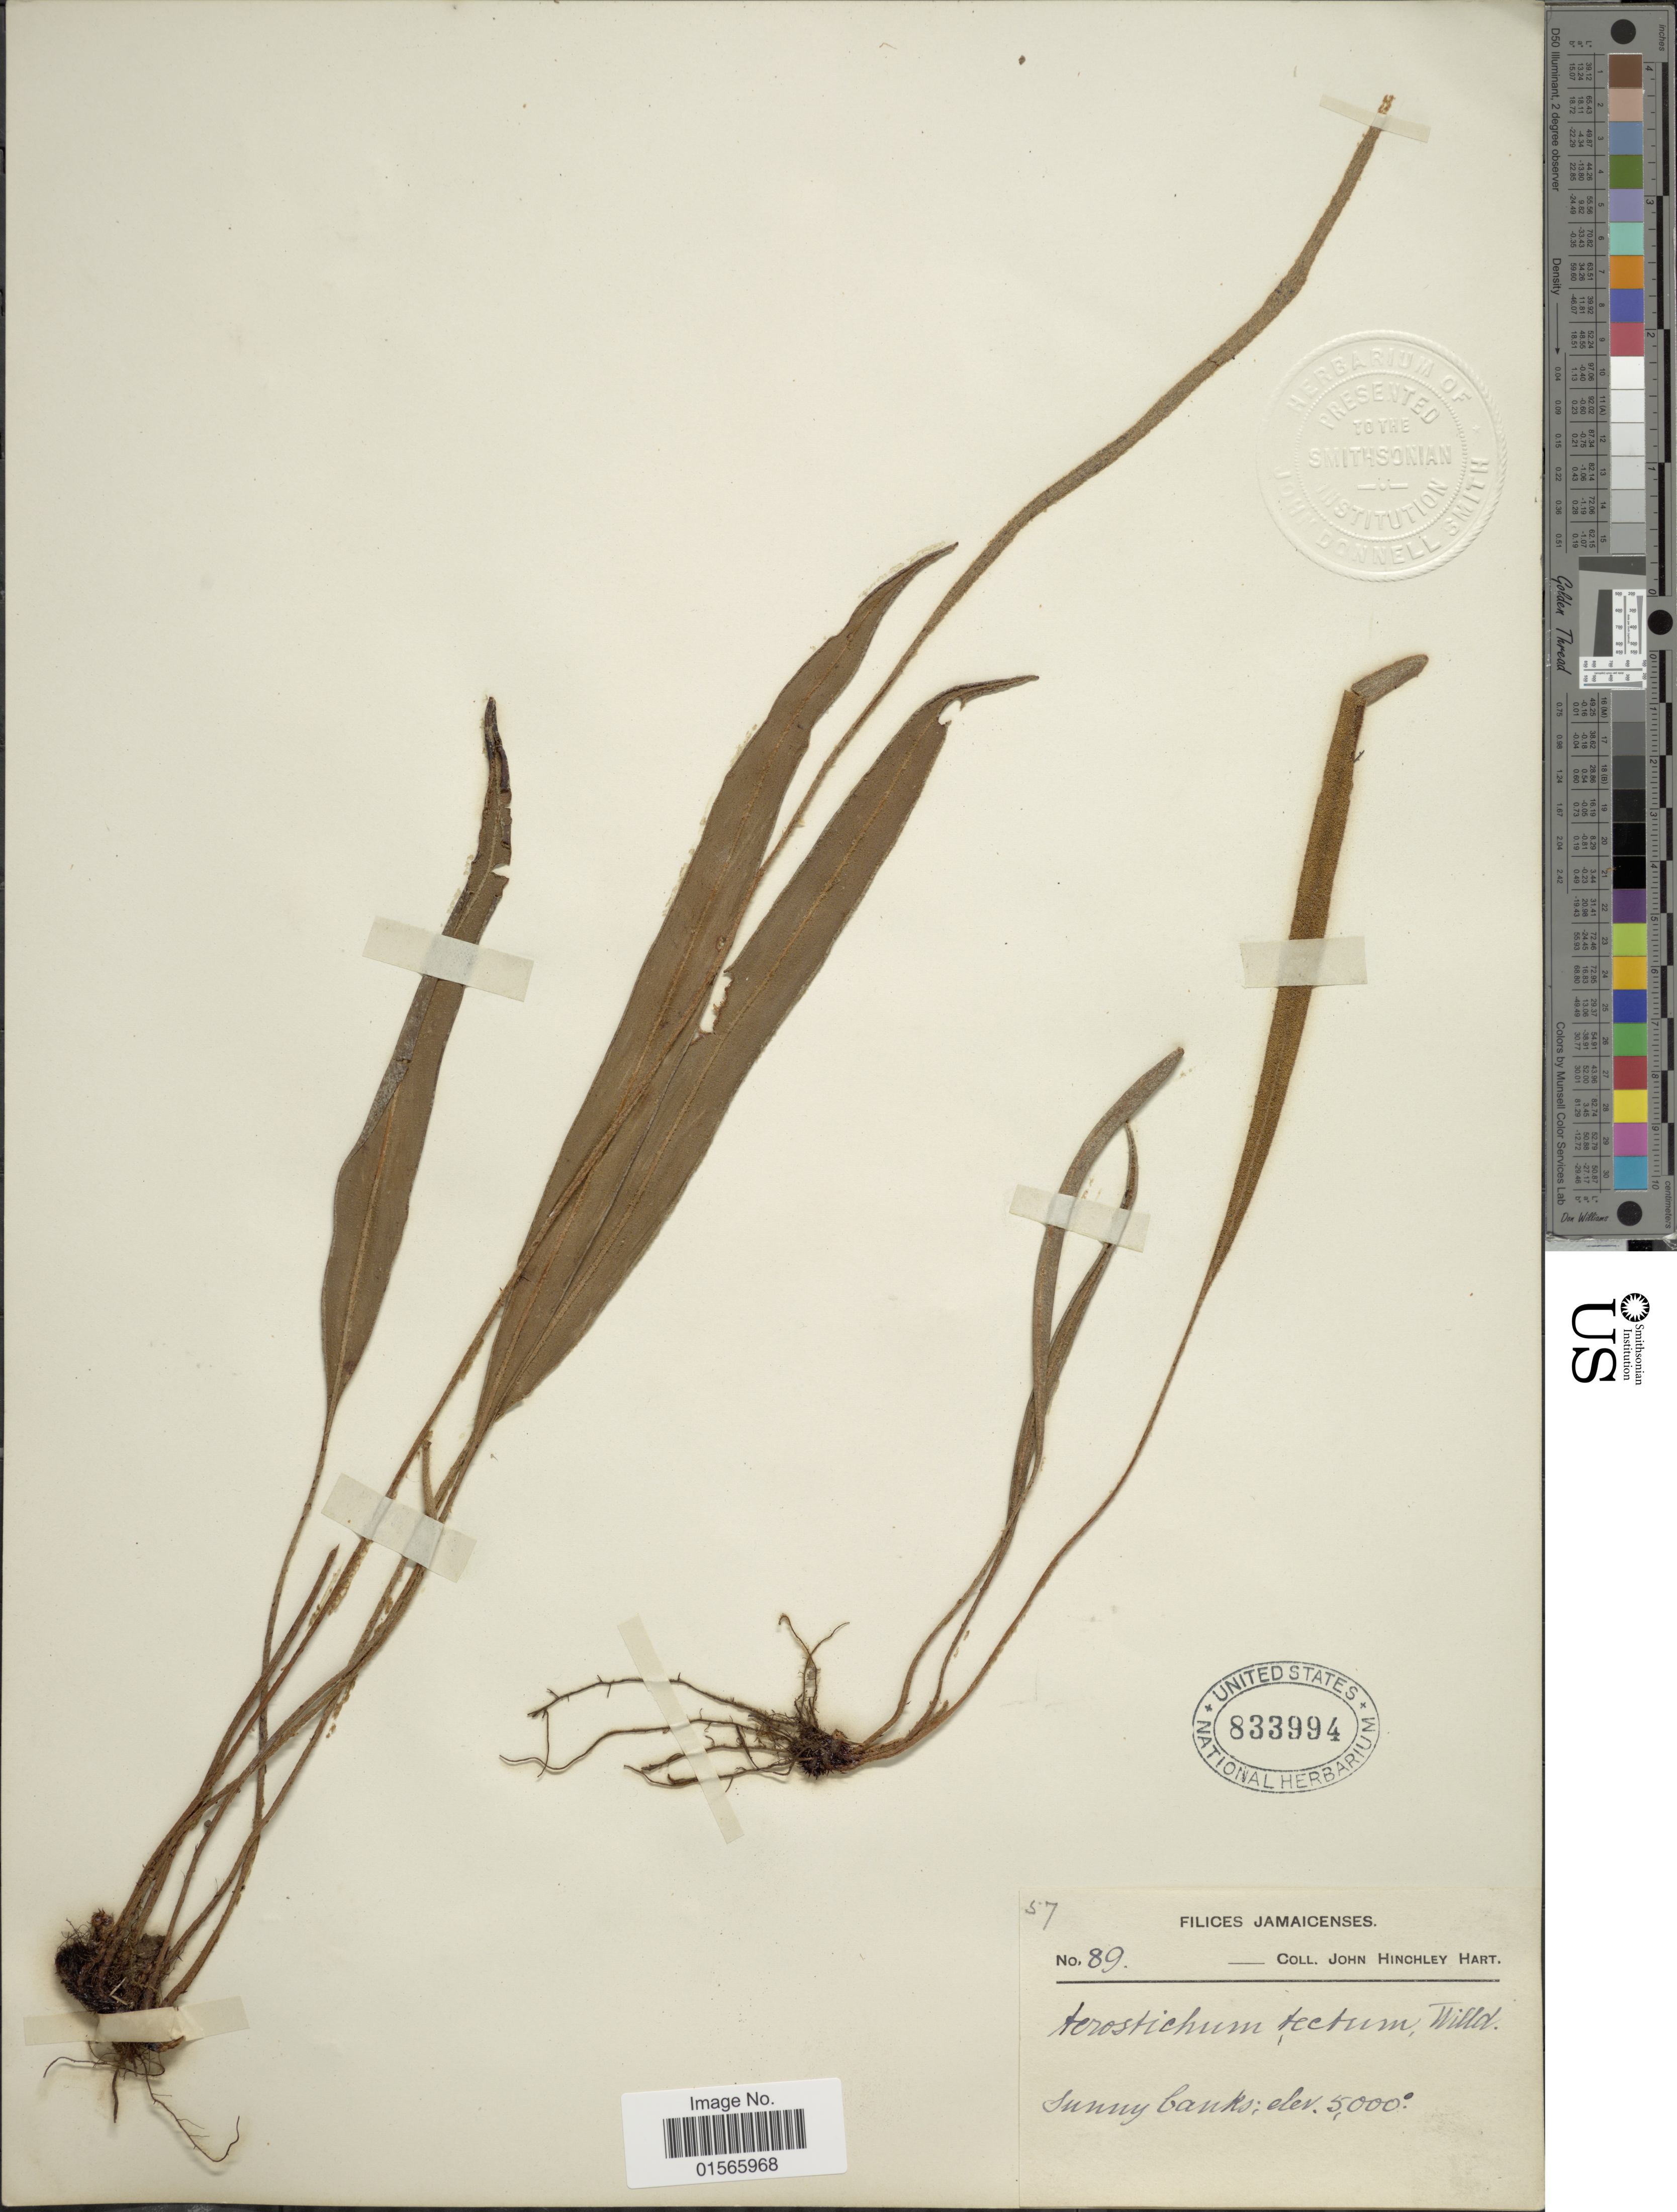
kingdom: Plantae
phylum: Tracheophyta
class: Polypodiopsida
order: Polypodiales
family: Dryopteridaceae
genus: Elaphoglossum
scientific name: Elaphoglossum tectum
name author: (Humb. & Bonpl.) Moore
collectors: J. H. Hart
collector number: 89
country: Jamaica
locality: Sunny banks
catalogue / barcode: US 833994